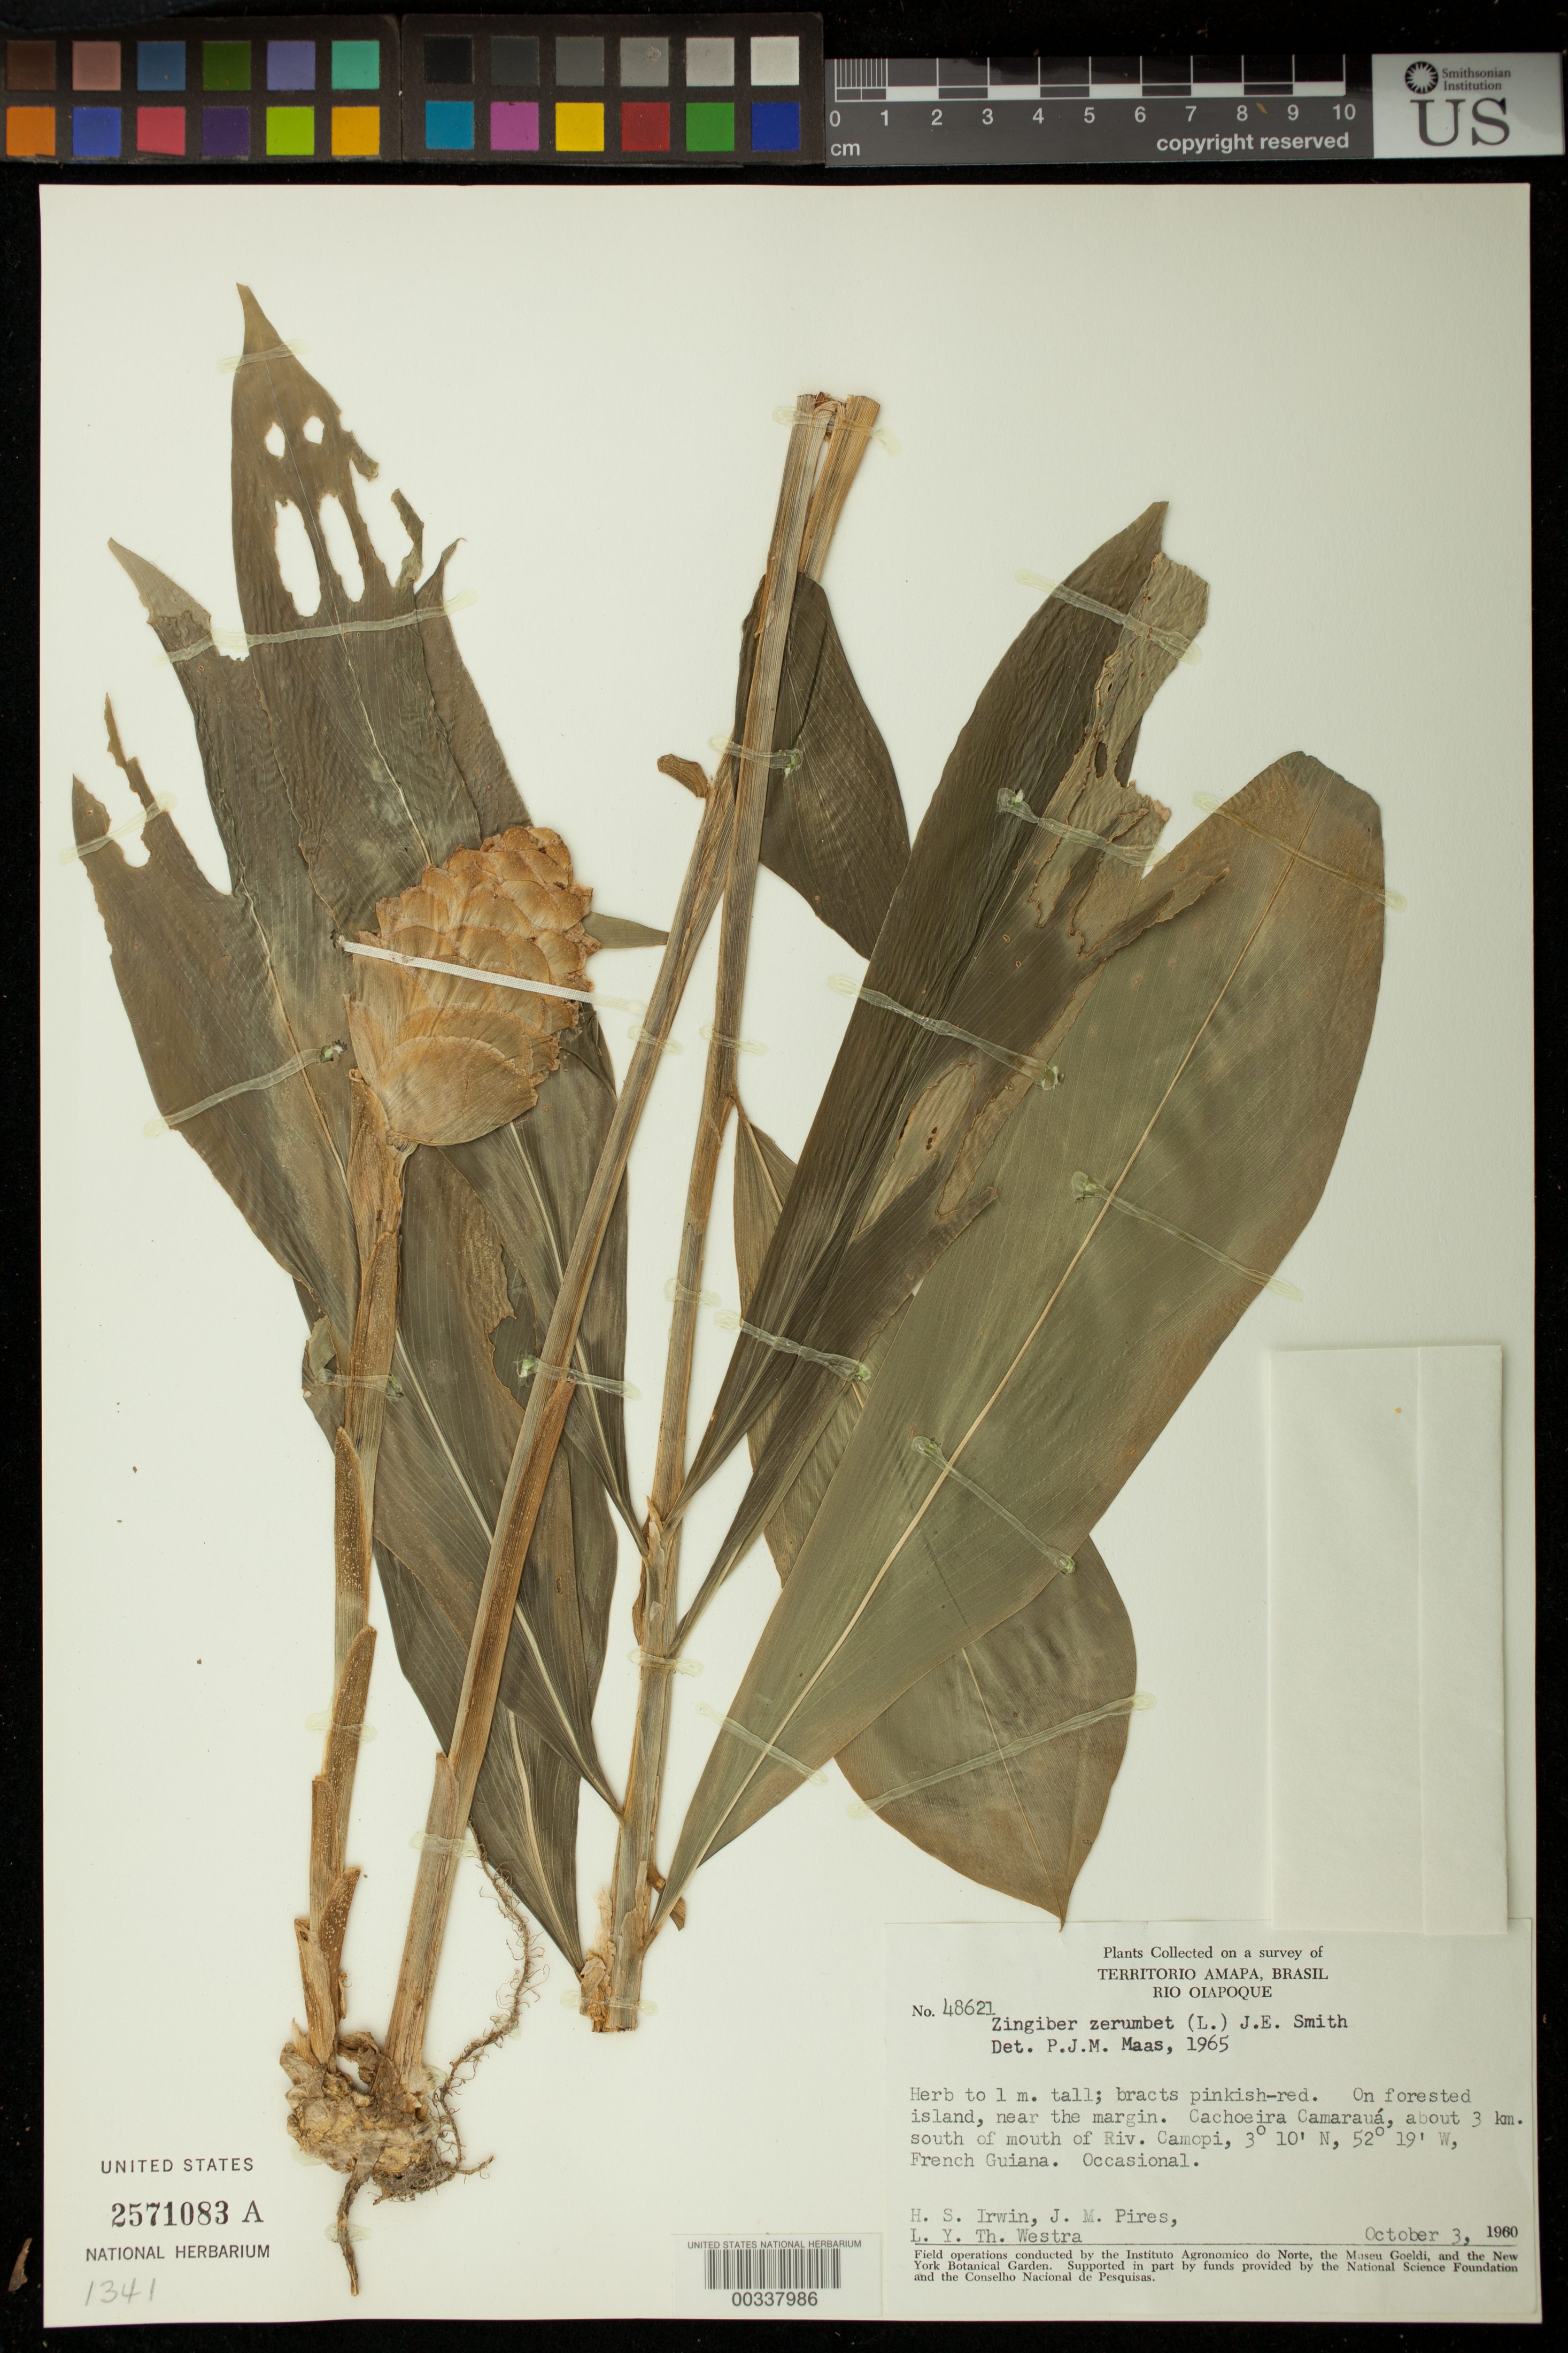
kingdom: Plantae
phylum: Tracheophyta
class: Liliopsida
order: Zingiberales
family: Zingiberaceae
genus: Zingiber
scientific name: Zingiber zerumbet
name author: (L.) Sm.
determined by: Maas, Paul J. M.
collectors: H. Irwin, J. M. Pires & L. Y. T. Westra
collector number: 48621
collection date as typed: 03 Oct 1960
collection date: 1960-10-03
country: French Guiana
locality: Collected on a survey of territorio amapa, brazil, rio oiapoque, cachoeira camaraua, about 3 km s of mouth of riv. camopi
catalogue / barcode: US 2571083A